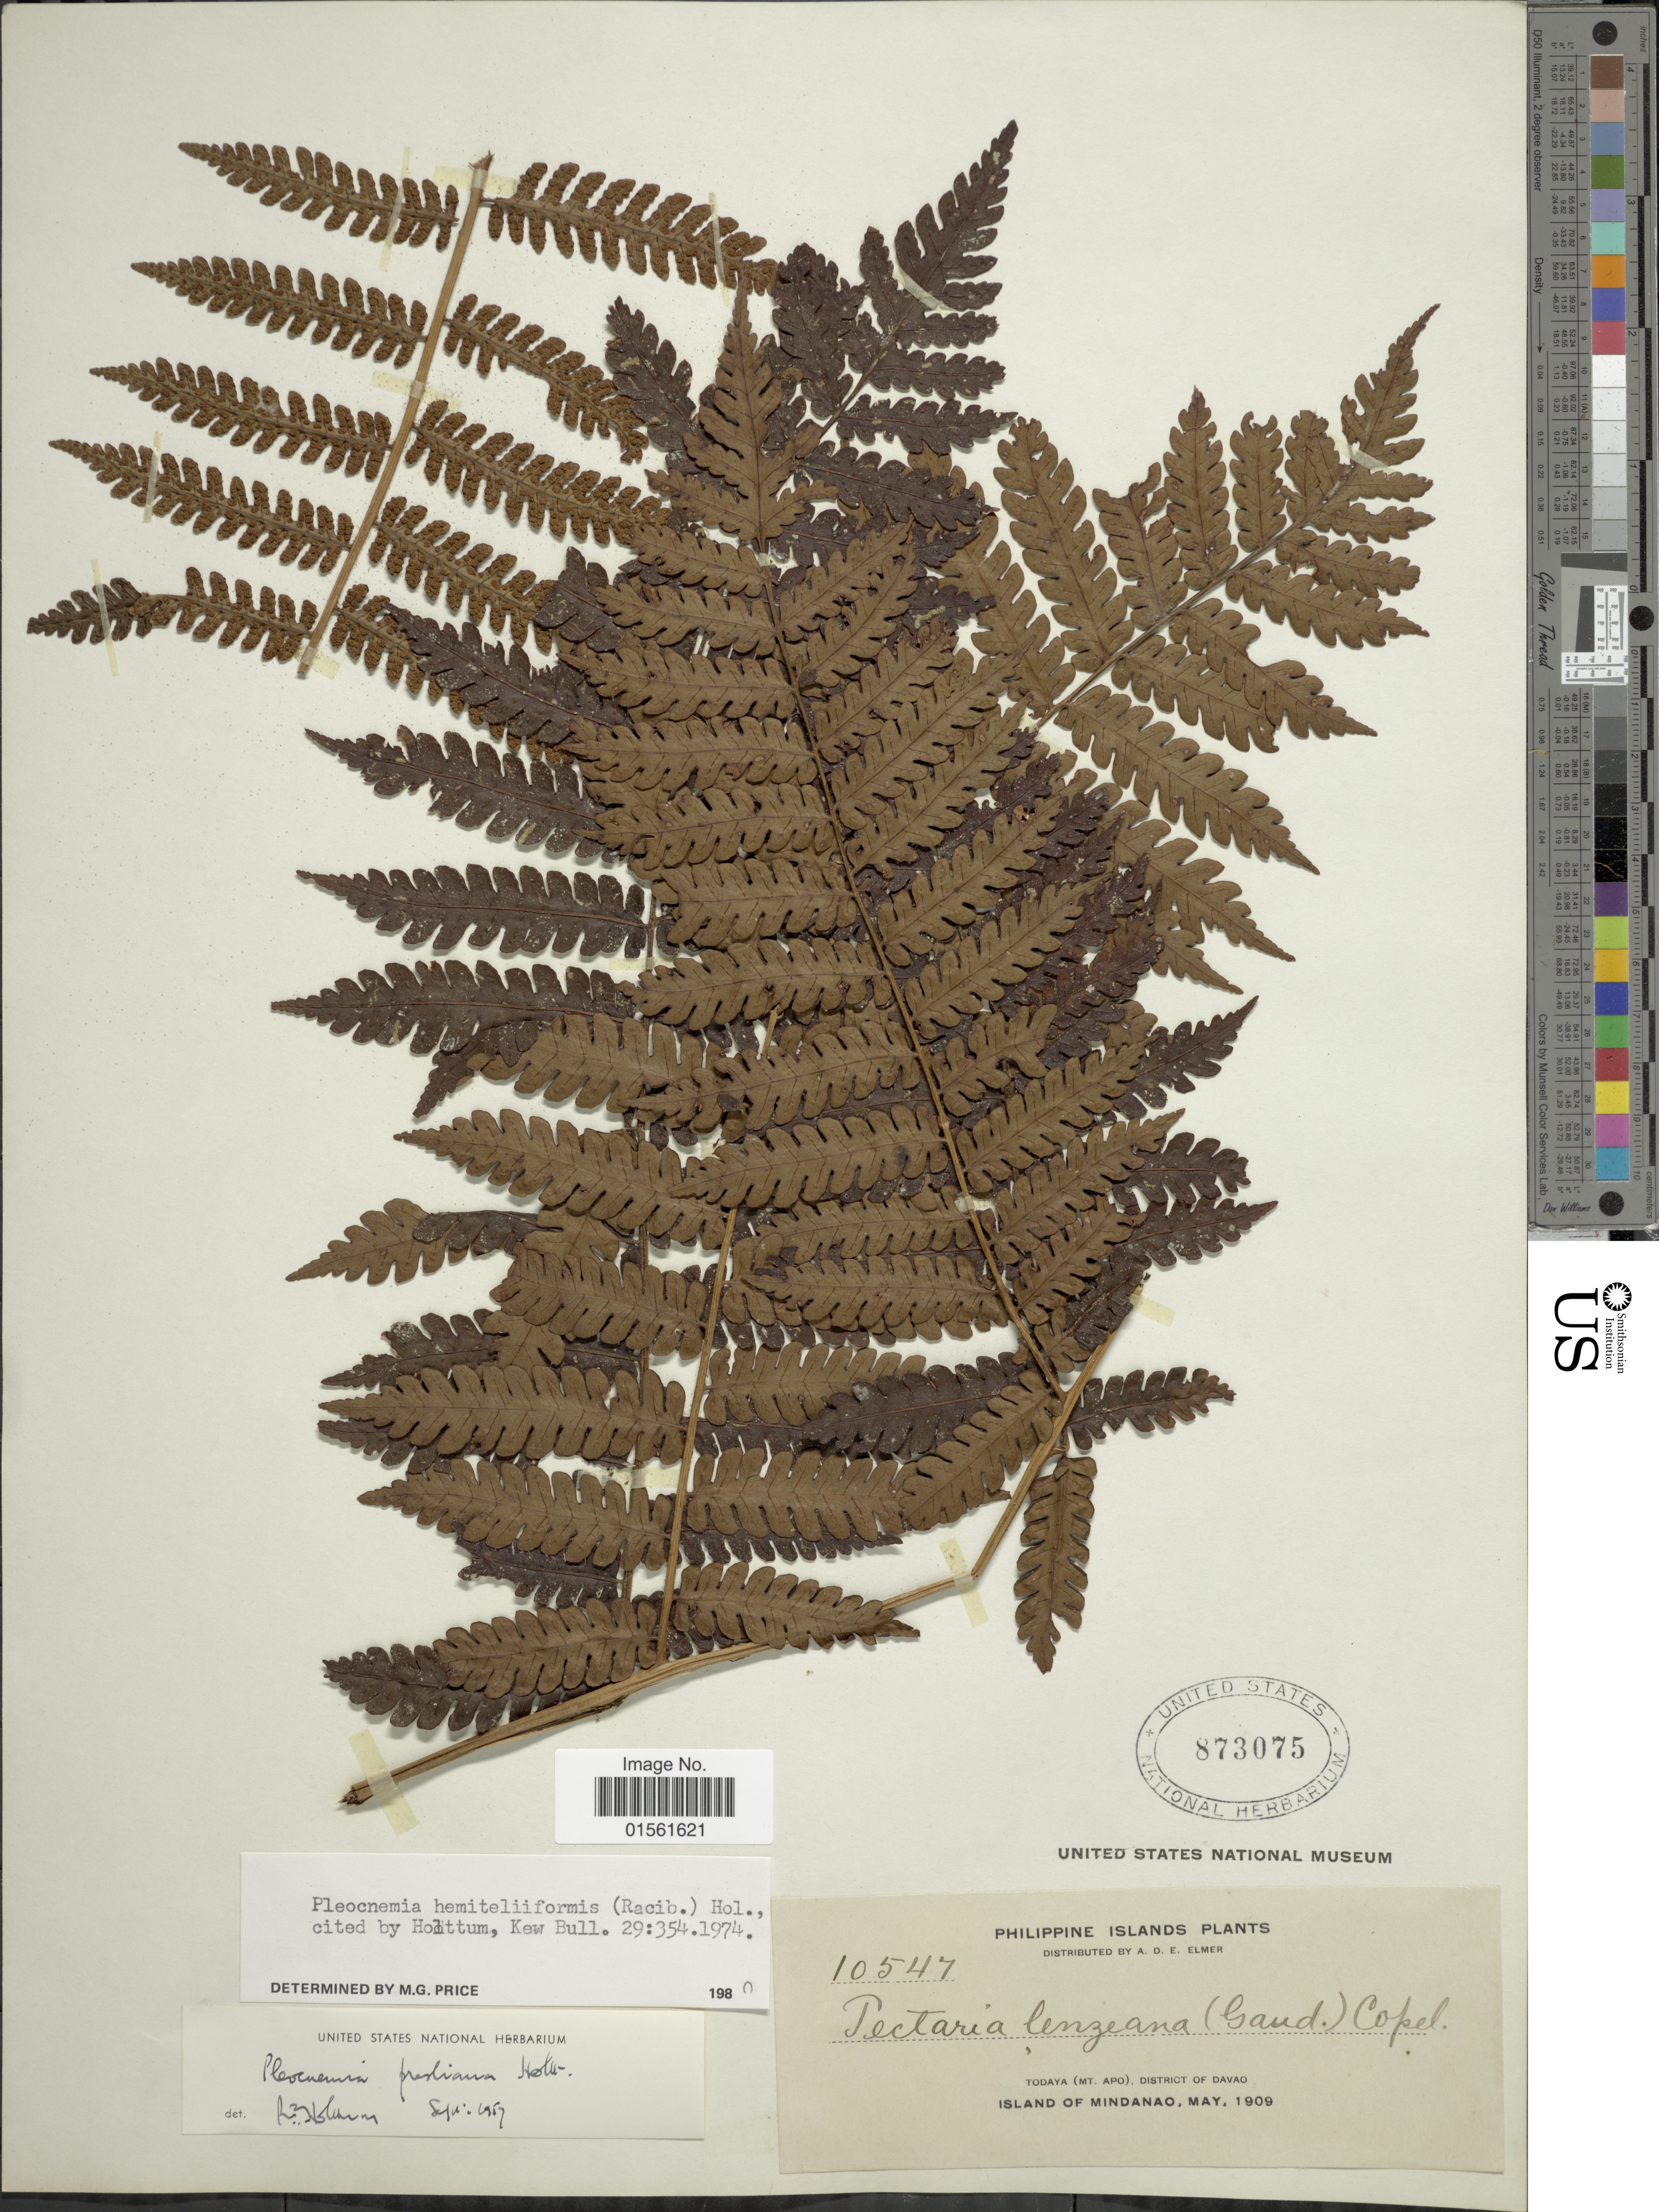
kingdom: Plantae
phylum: Tracheophyta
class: Polypodiopsida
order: Polypodiales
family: Dryopteridaceae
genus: Pleocnemia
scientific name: Pleocnemia hemiteliiformis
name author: (Racib.) Holttum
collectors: A. D. E. Elmer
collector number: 10547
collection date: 1909-05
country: Philippines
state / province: Davao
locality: Philippine Islands. Todaya (Mt. Apo), District of Davao, Island of Mindanao.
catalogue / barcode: US 873075